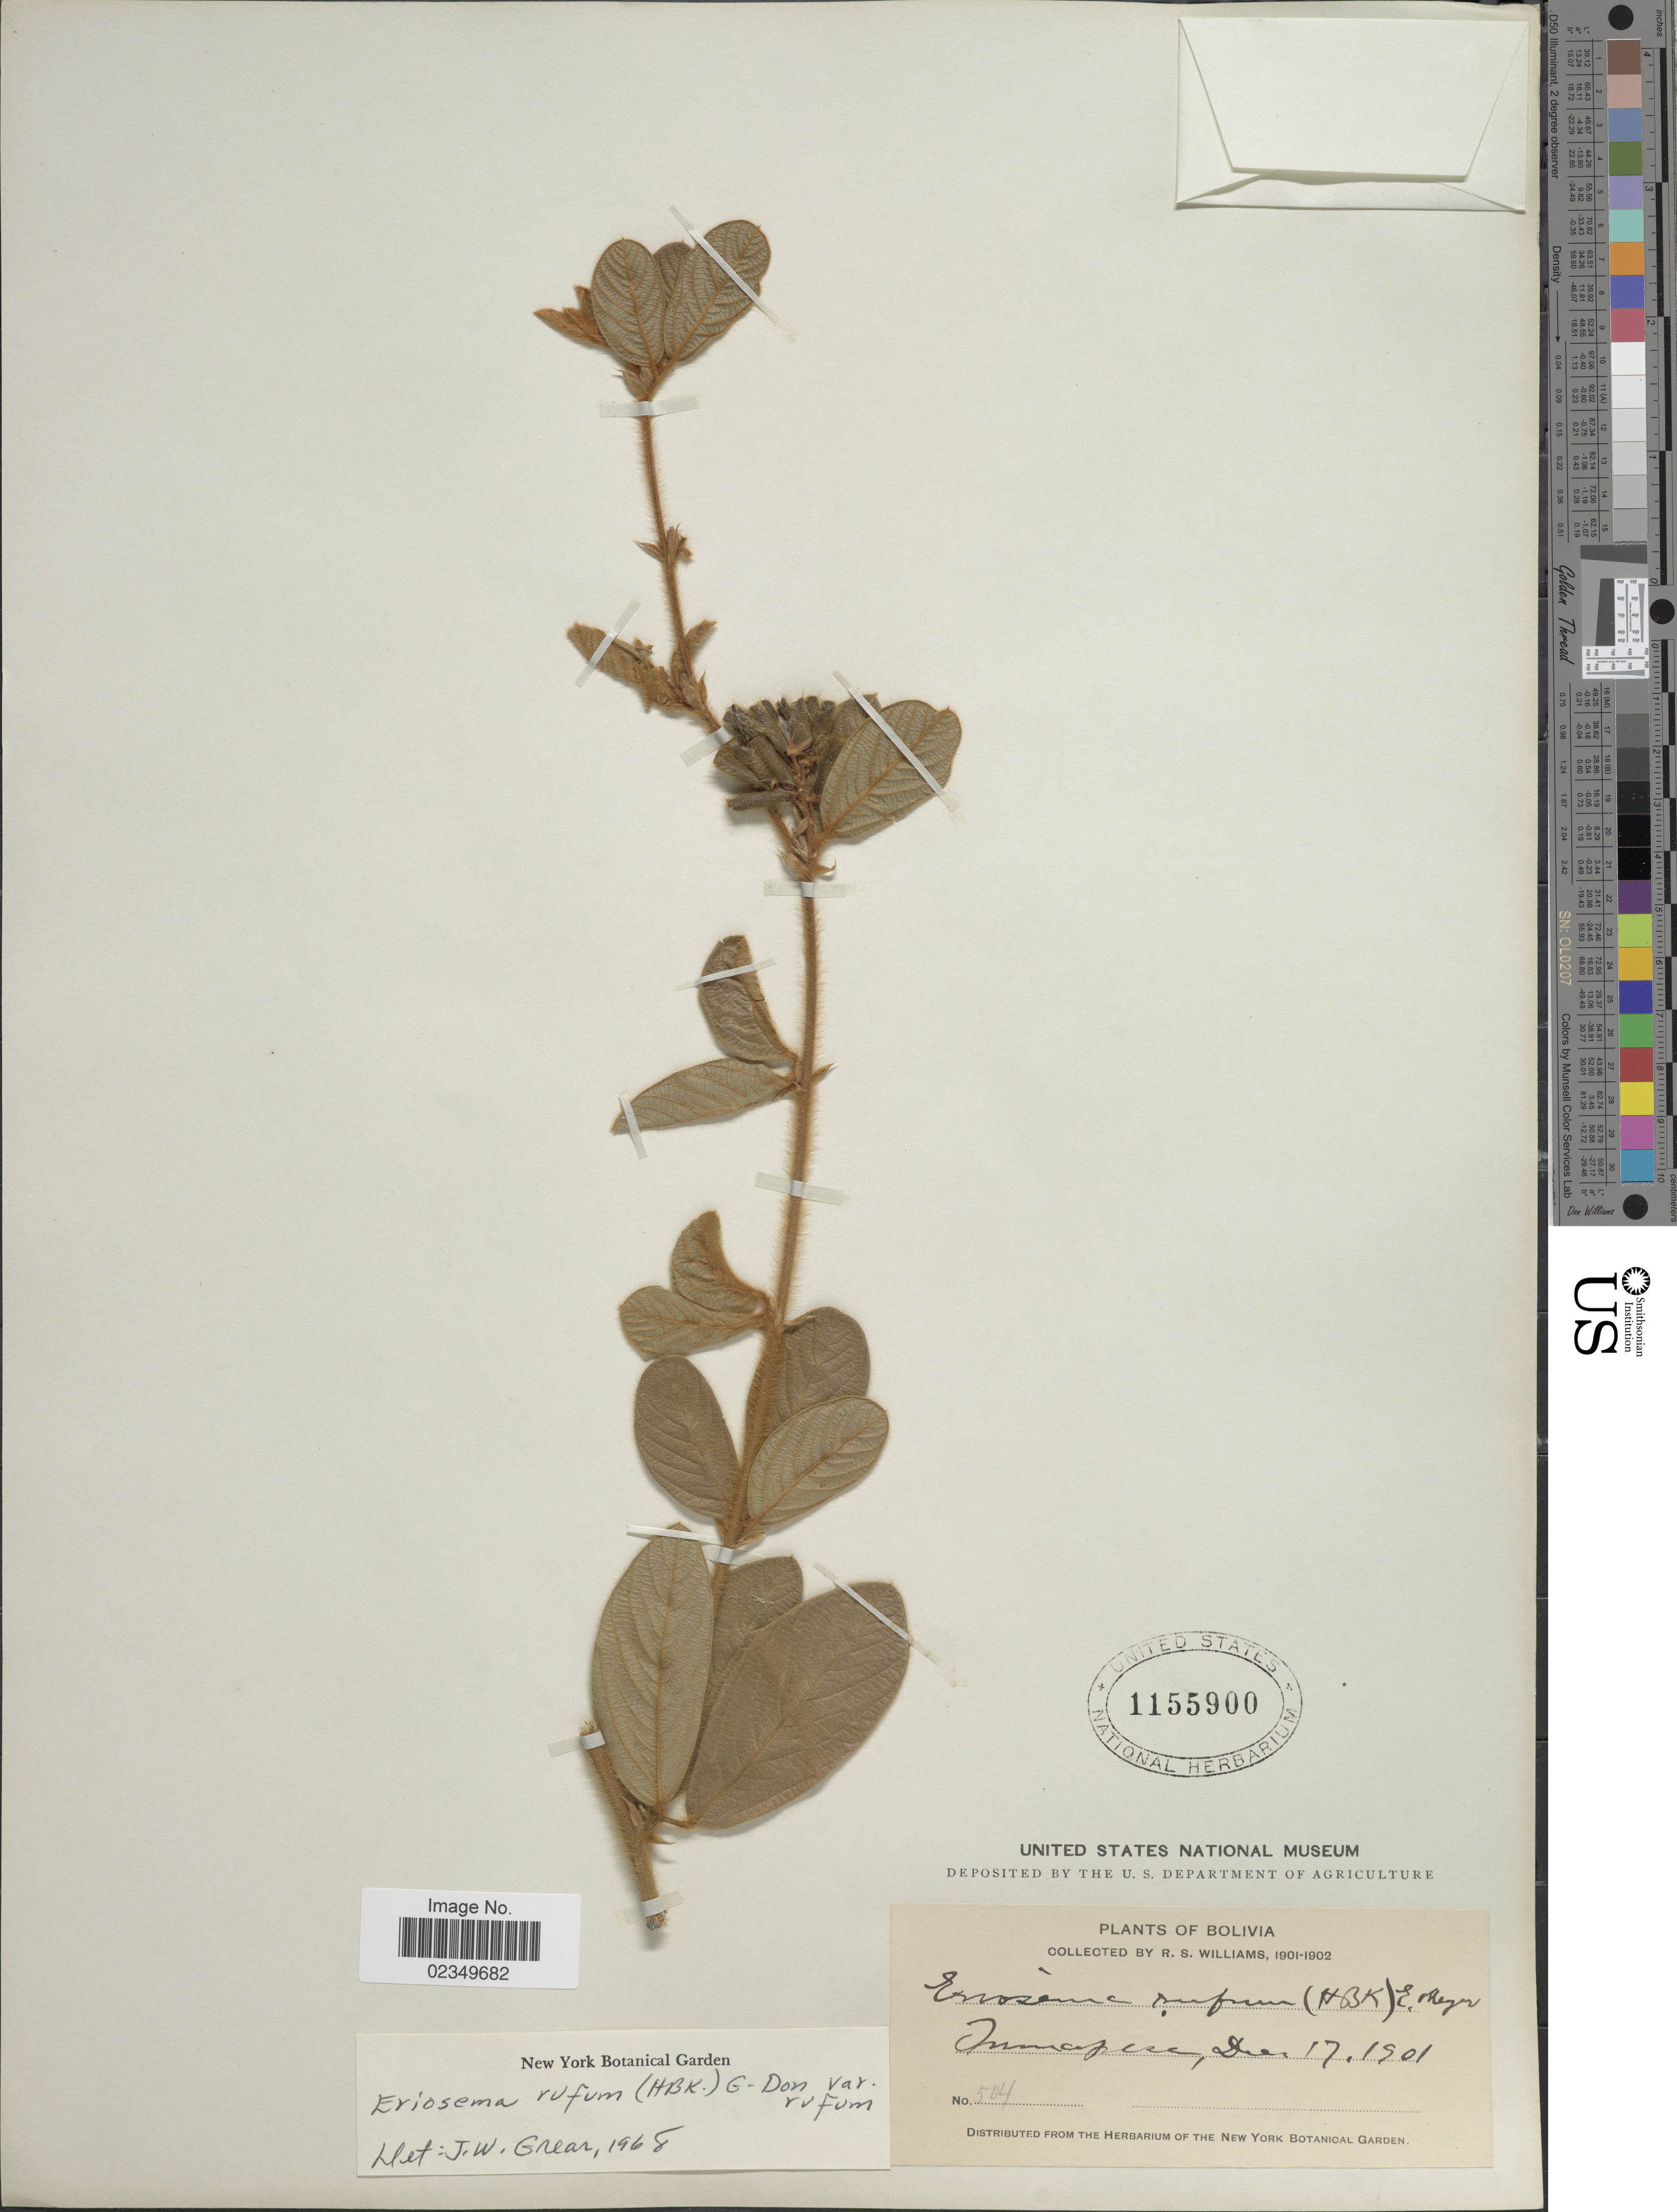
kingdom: Plantae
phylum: Tracheophyta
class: Magnoliopsida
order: Fabales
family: Fabaceae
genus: Eriosema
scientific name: Eriosema rufum var. rufum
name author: (Kunth) G. Don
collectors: R. S. Williams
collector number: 504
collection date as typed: Dec. 17, 1901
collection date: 1901-12-17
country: Bolivia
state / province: La Paz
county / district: Iturralde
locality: Tumupasa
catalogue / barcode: US 1155900